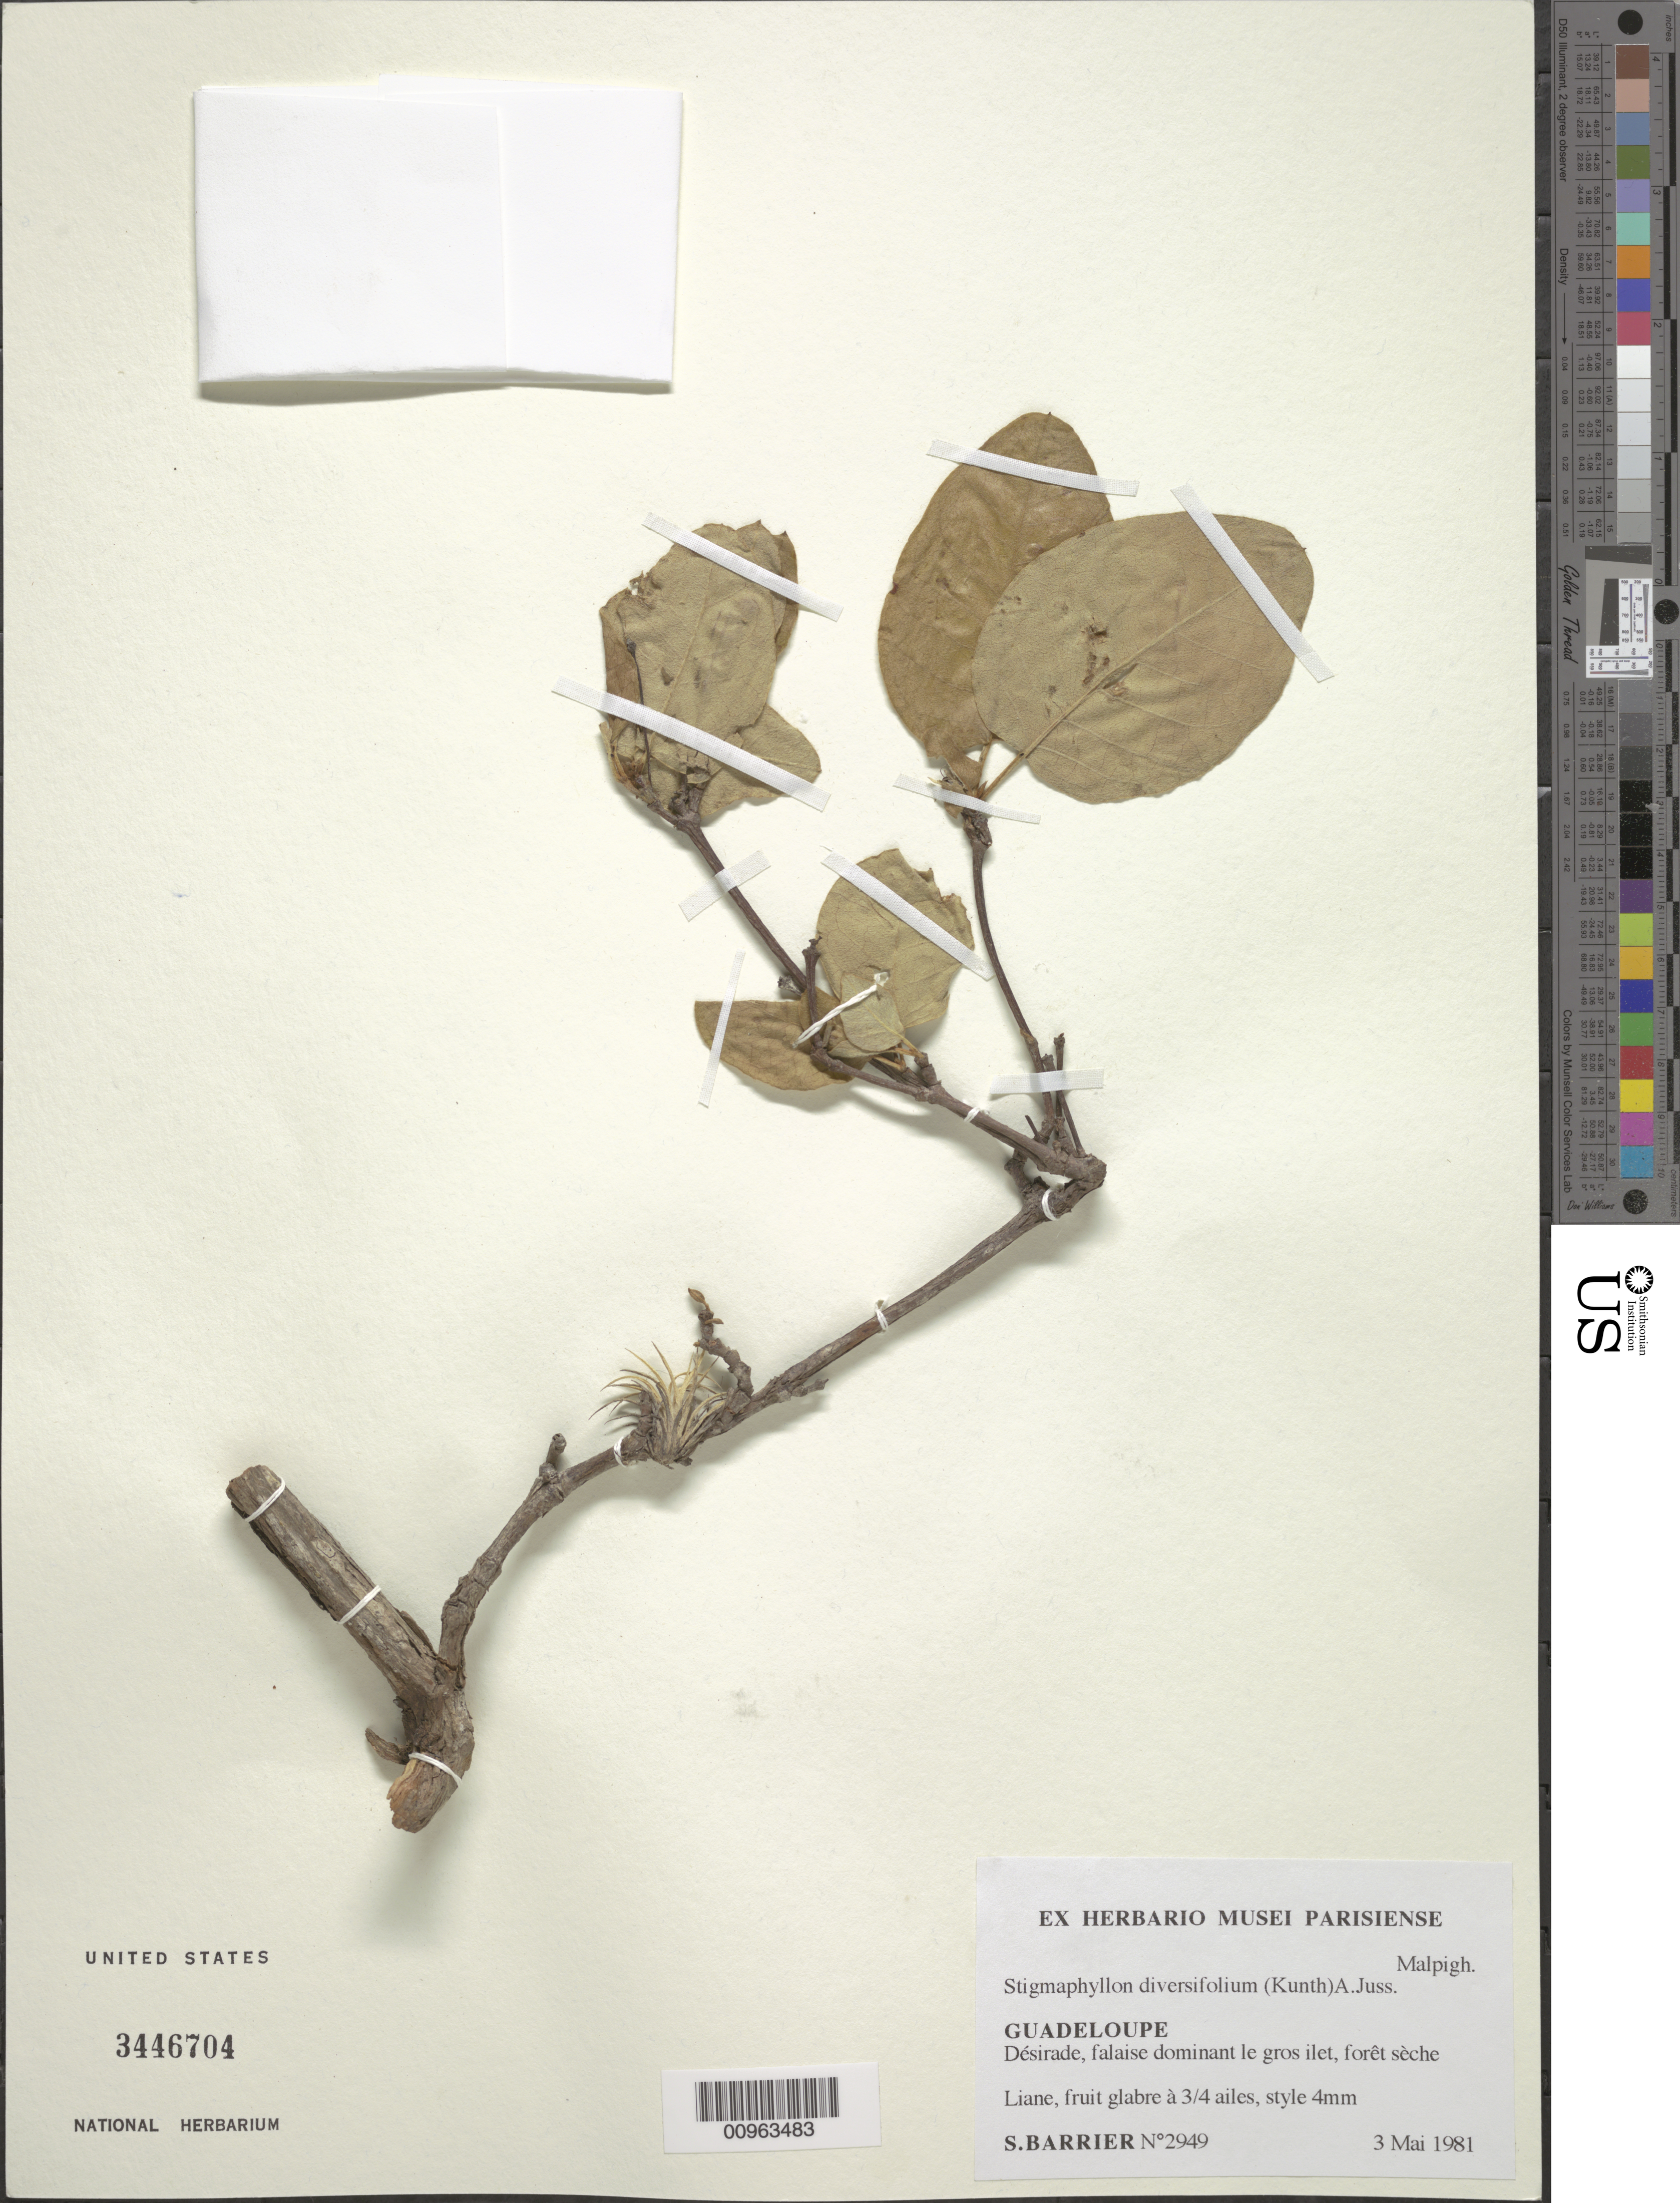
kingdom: Plantae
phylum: Tracheophyta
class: Magnoliopsida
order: Malpighiales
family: Malpighiaceae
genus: Stigmaphyllon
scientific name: Stigmaphyllon diversifolium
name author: (Kunth) A. Juss.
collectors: S. Barrier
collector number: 2949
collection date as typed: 03 May 1981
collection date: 1981-05-03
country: Guadeloupe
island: La Désirade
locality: Désaride, falaise dominant le gros ilet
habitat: Fôret sèche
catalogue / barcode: US 3446704